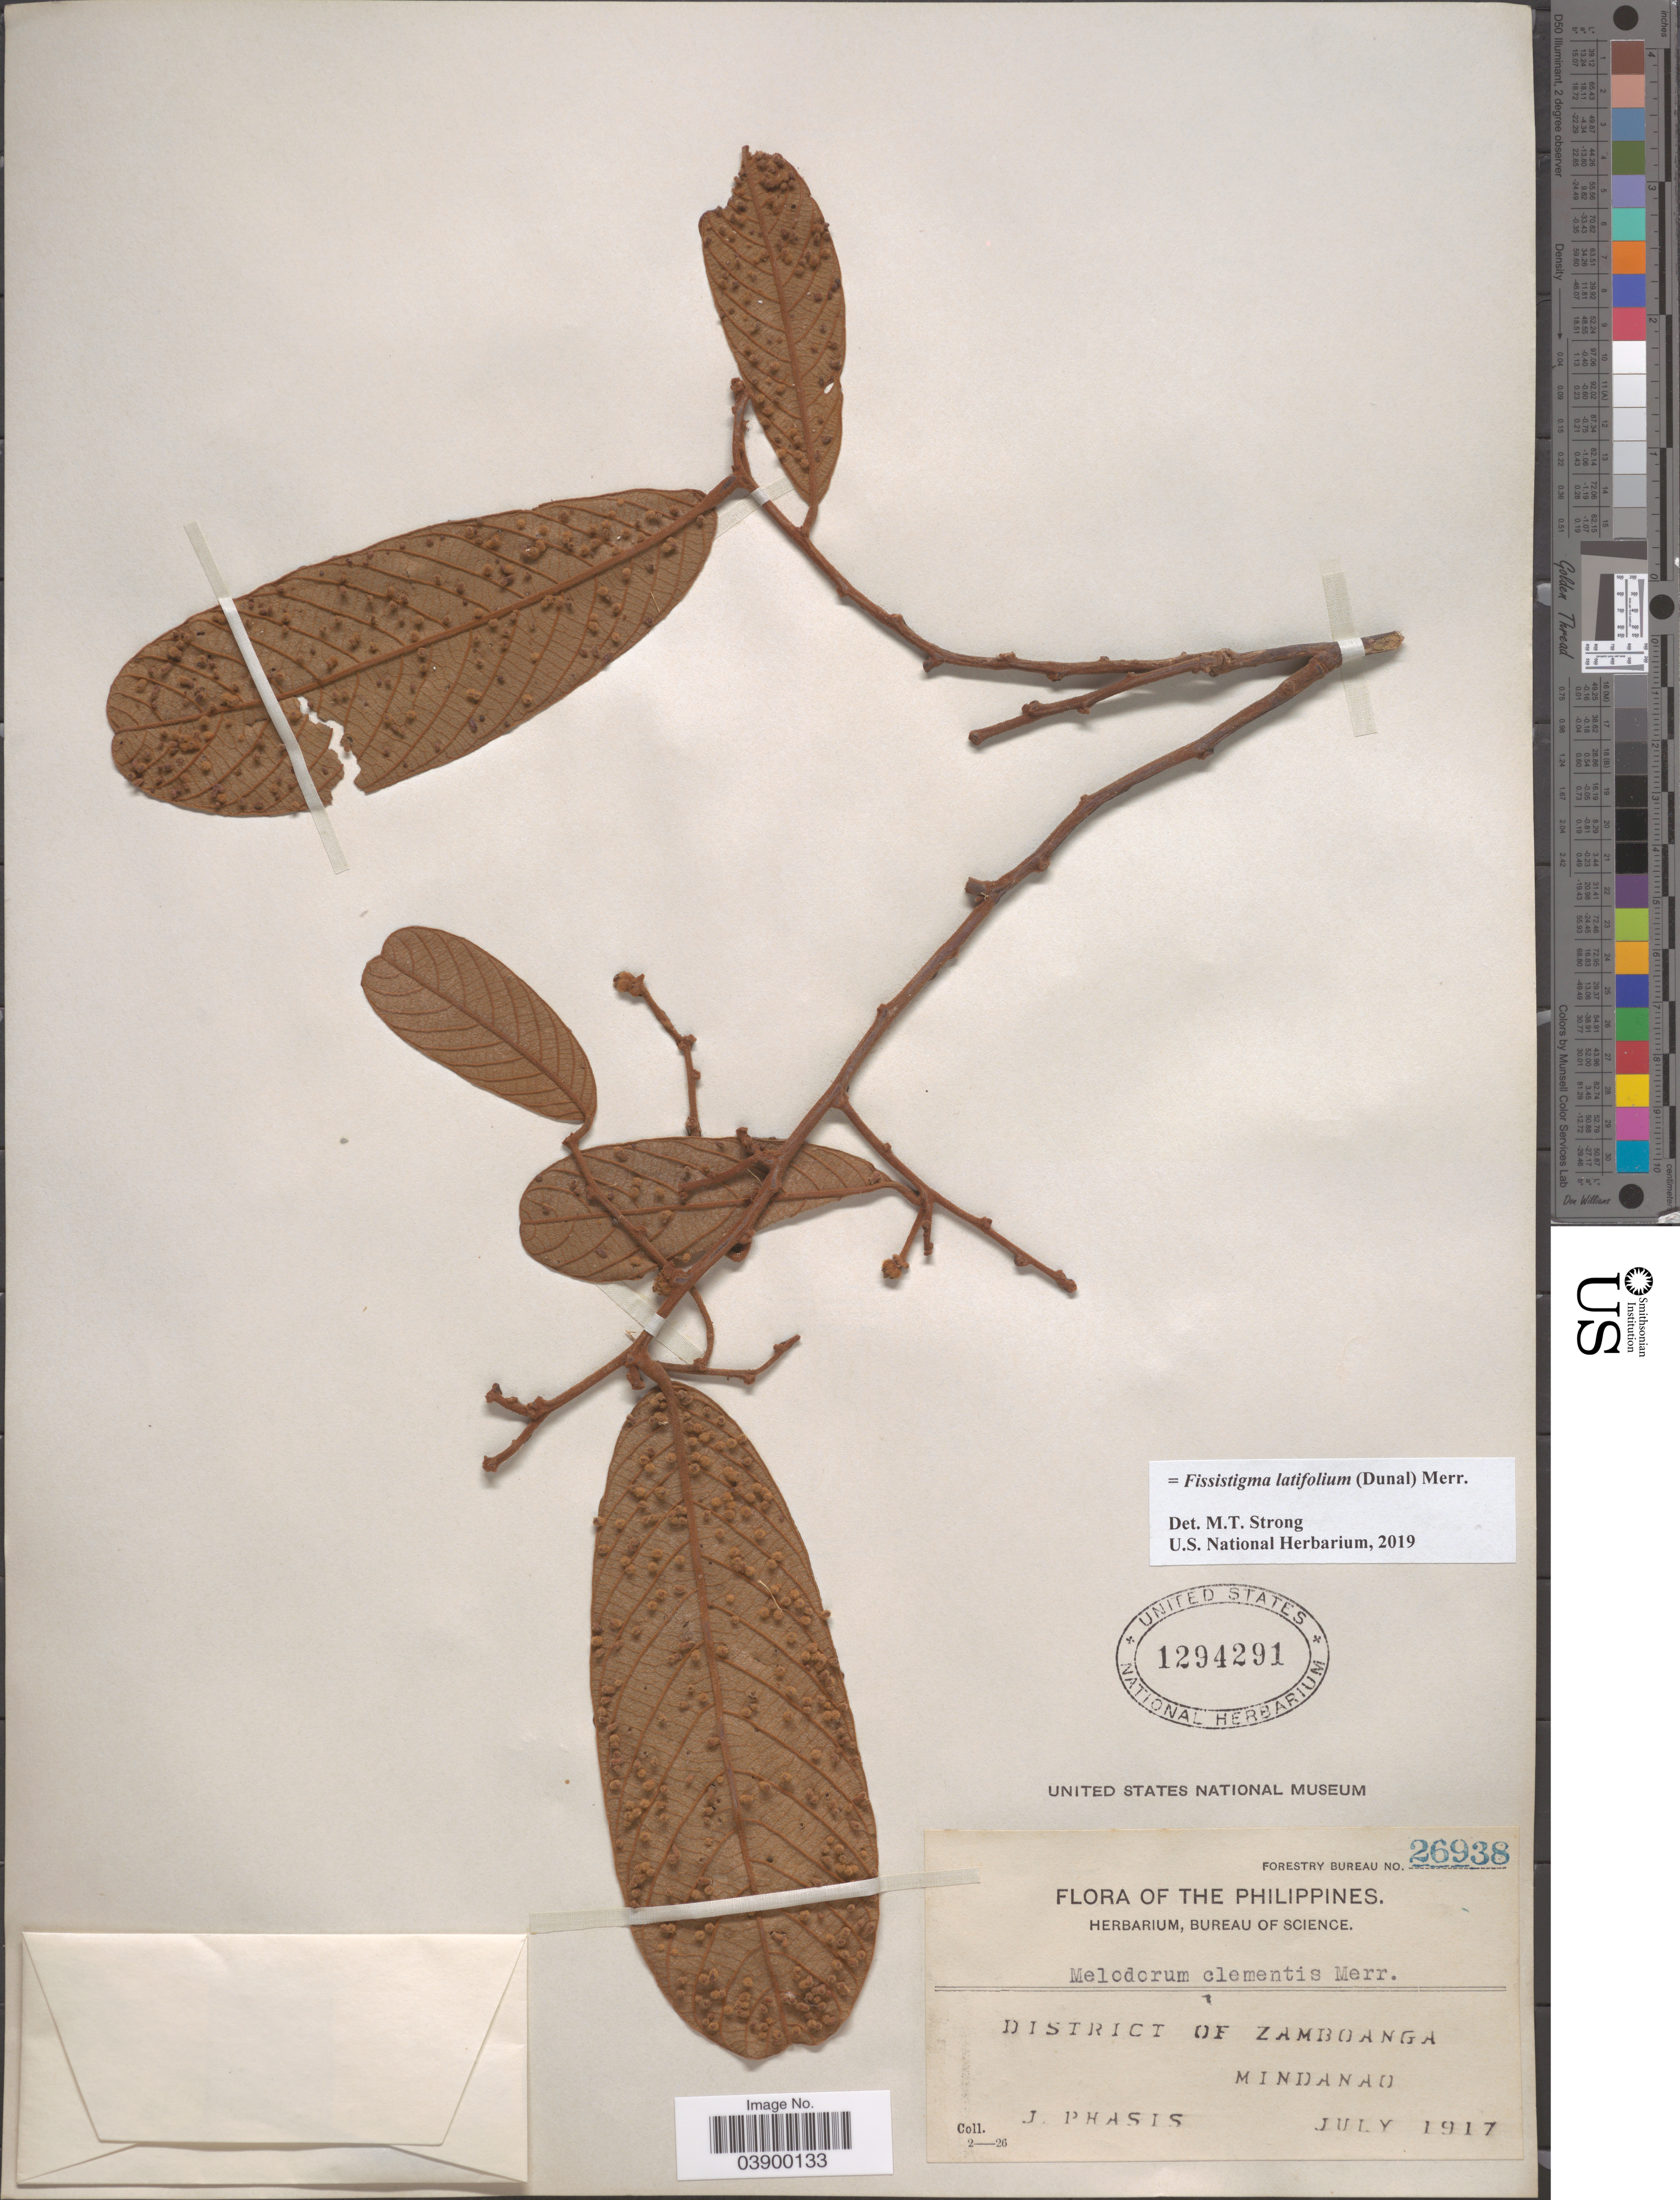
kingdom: Plantae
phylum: Tracheophyta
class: Magnoliopsida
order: Magnoliales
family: Annonaceae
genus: Fissistigma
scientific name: Fissistigma latifolium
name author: (Dunal) Merr.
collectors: J. Phasis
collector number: Forestry Bureau 26938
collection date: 1917-07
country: Philippines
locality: District of Zamboanga. Mindanao.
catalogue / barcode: US 1294291